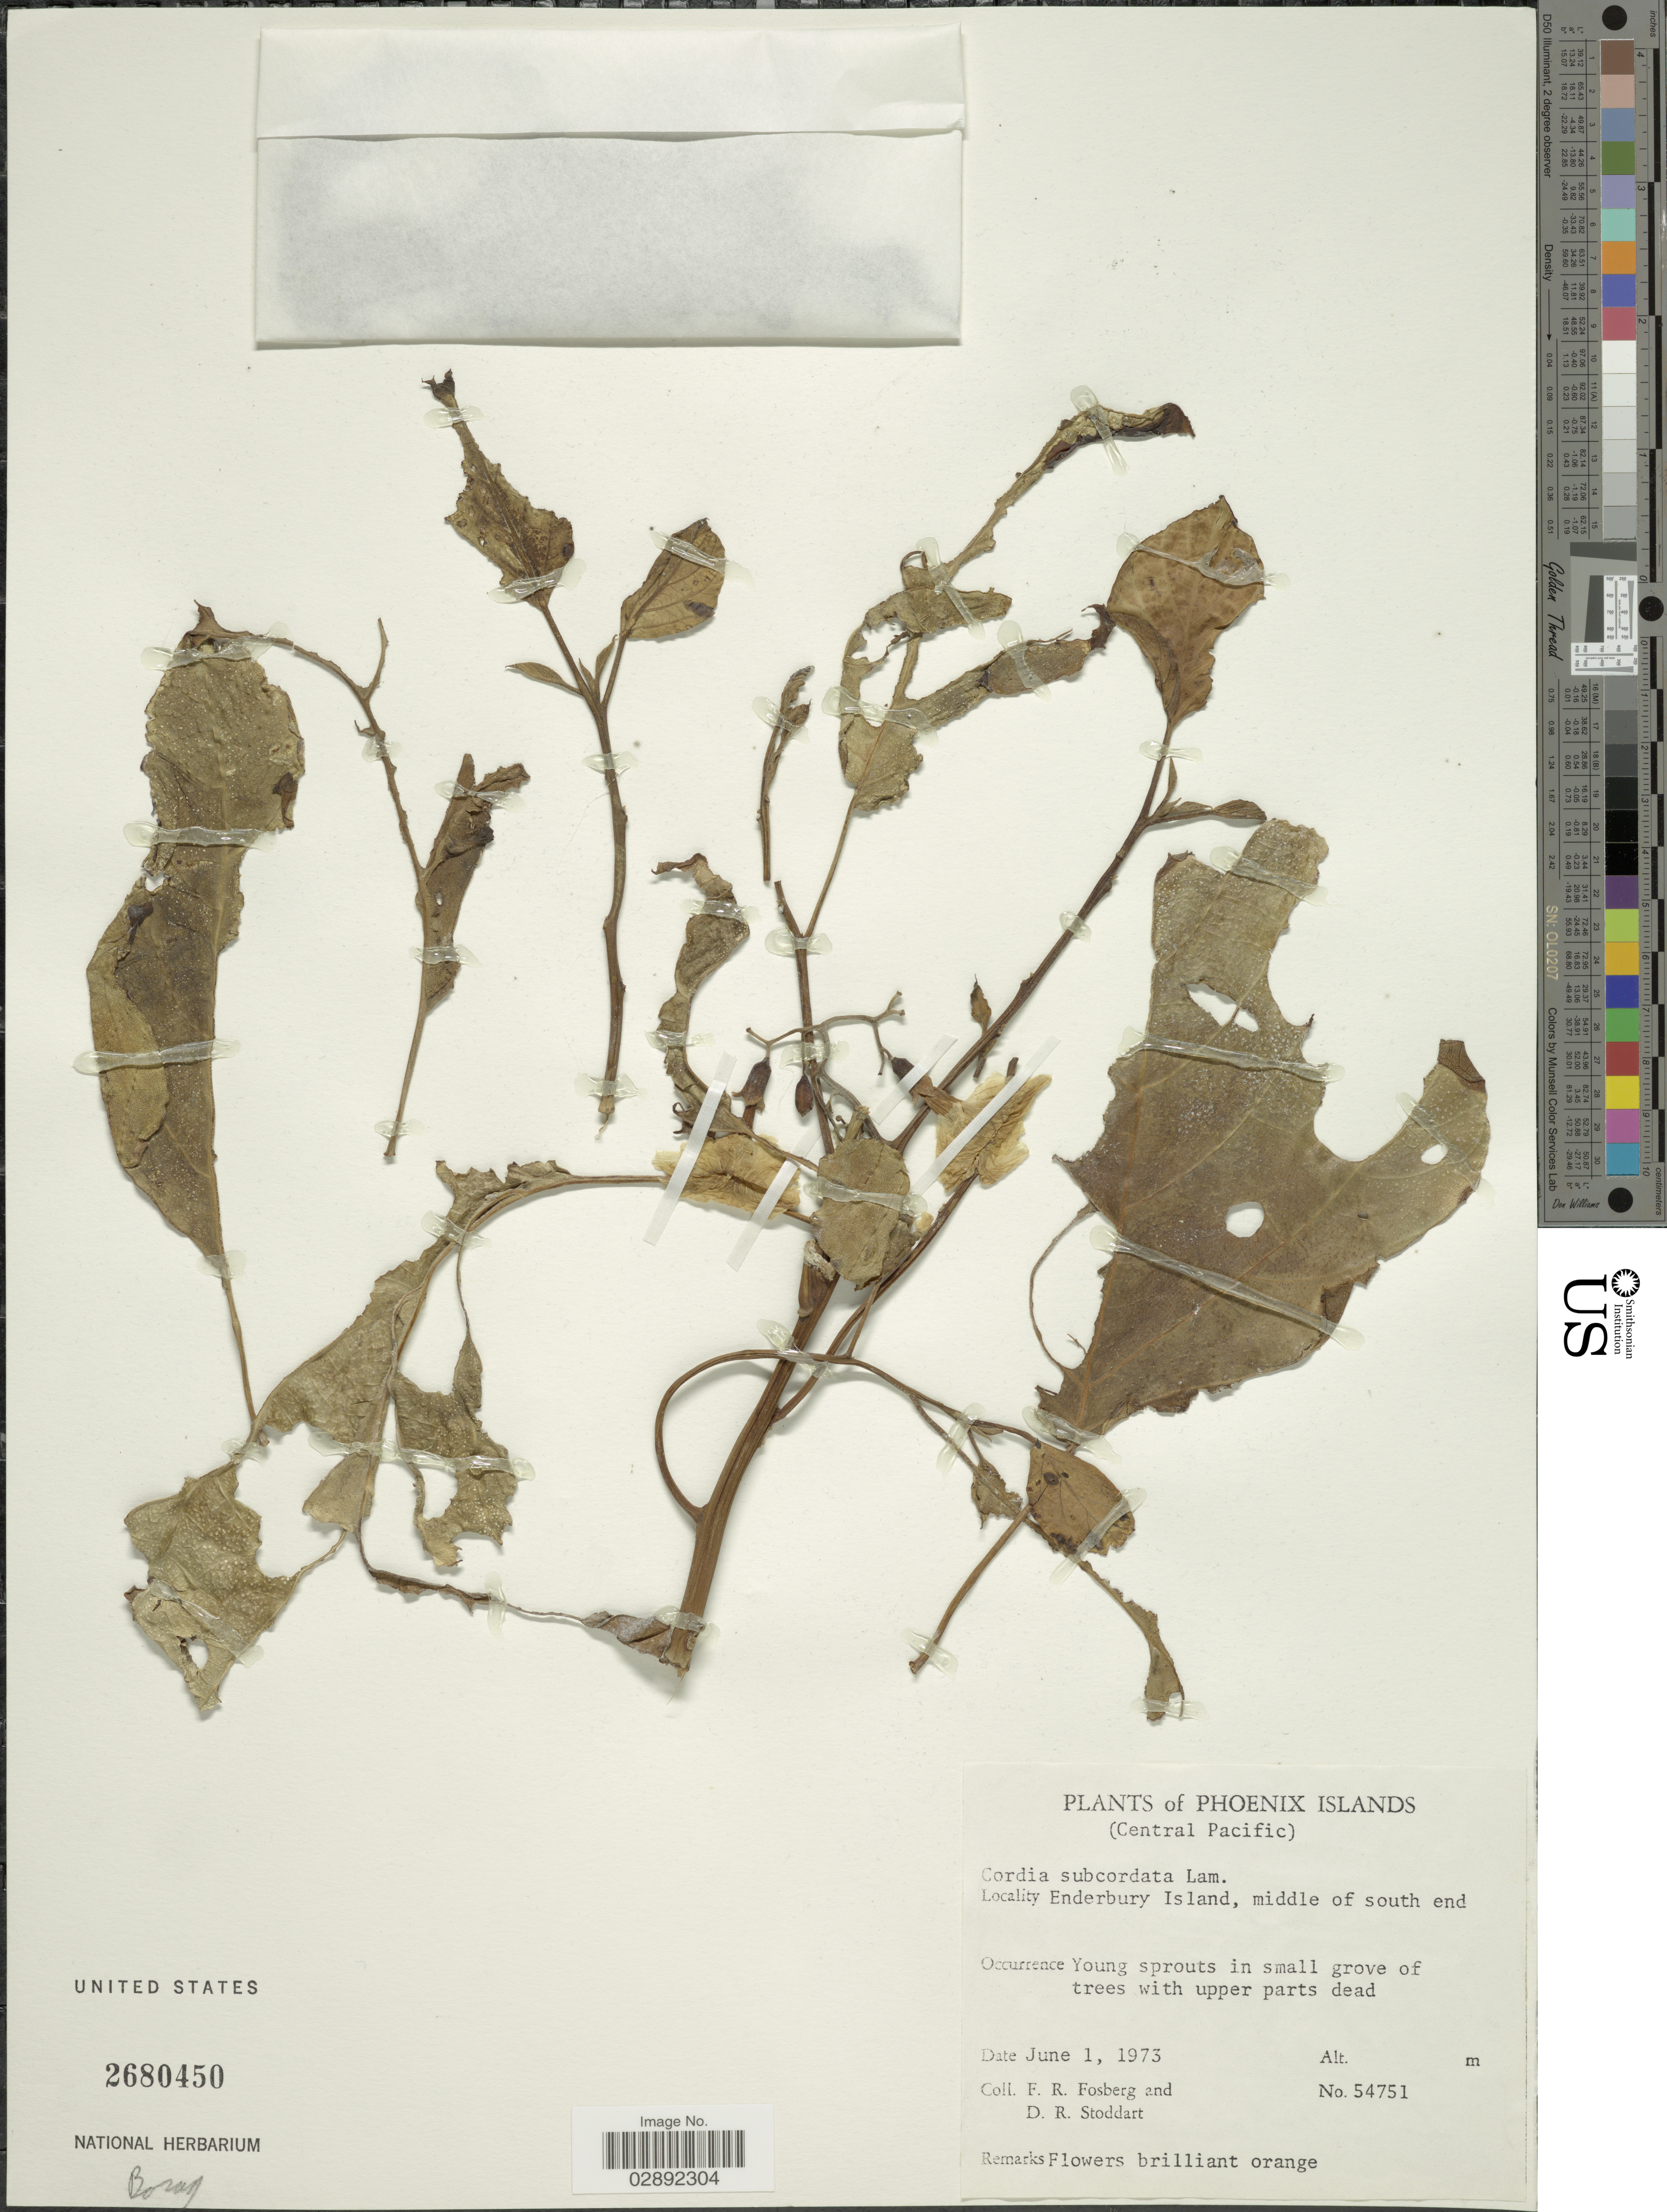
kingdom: Plantae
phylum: Tracheophyta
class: Magnoliopsida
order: Boraginales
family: Cordiaceae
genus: Cordia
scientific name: Cordia subcordata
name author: Lam.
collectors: F. R. Fosberg & D. R. Stoddart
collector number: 54751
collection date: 1973-06-01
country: Kiribati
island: Enderbury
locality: Phoenix Islands. (Central Pacific). Enderbury Island, middle of south end.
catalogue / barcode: US 2680450